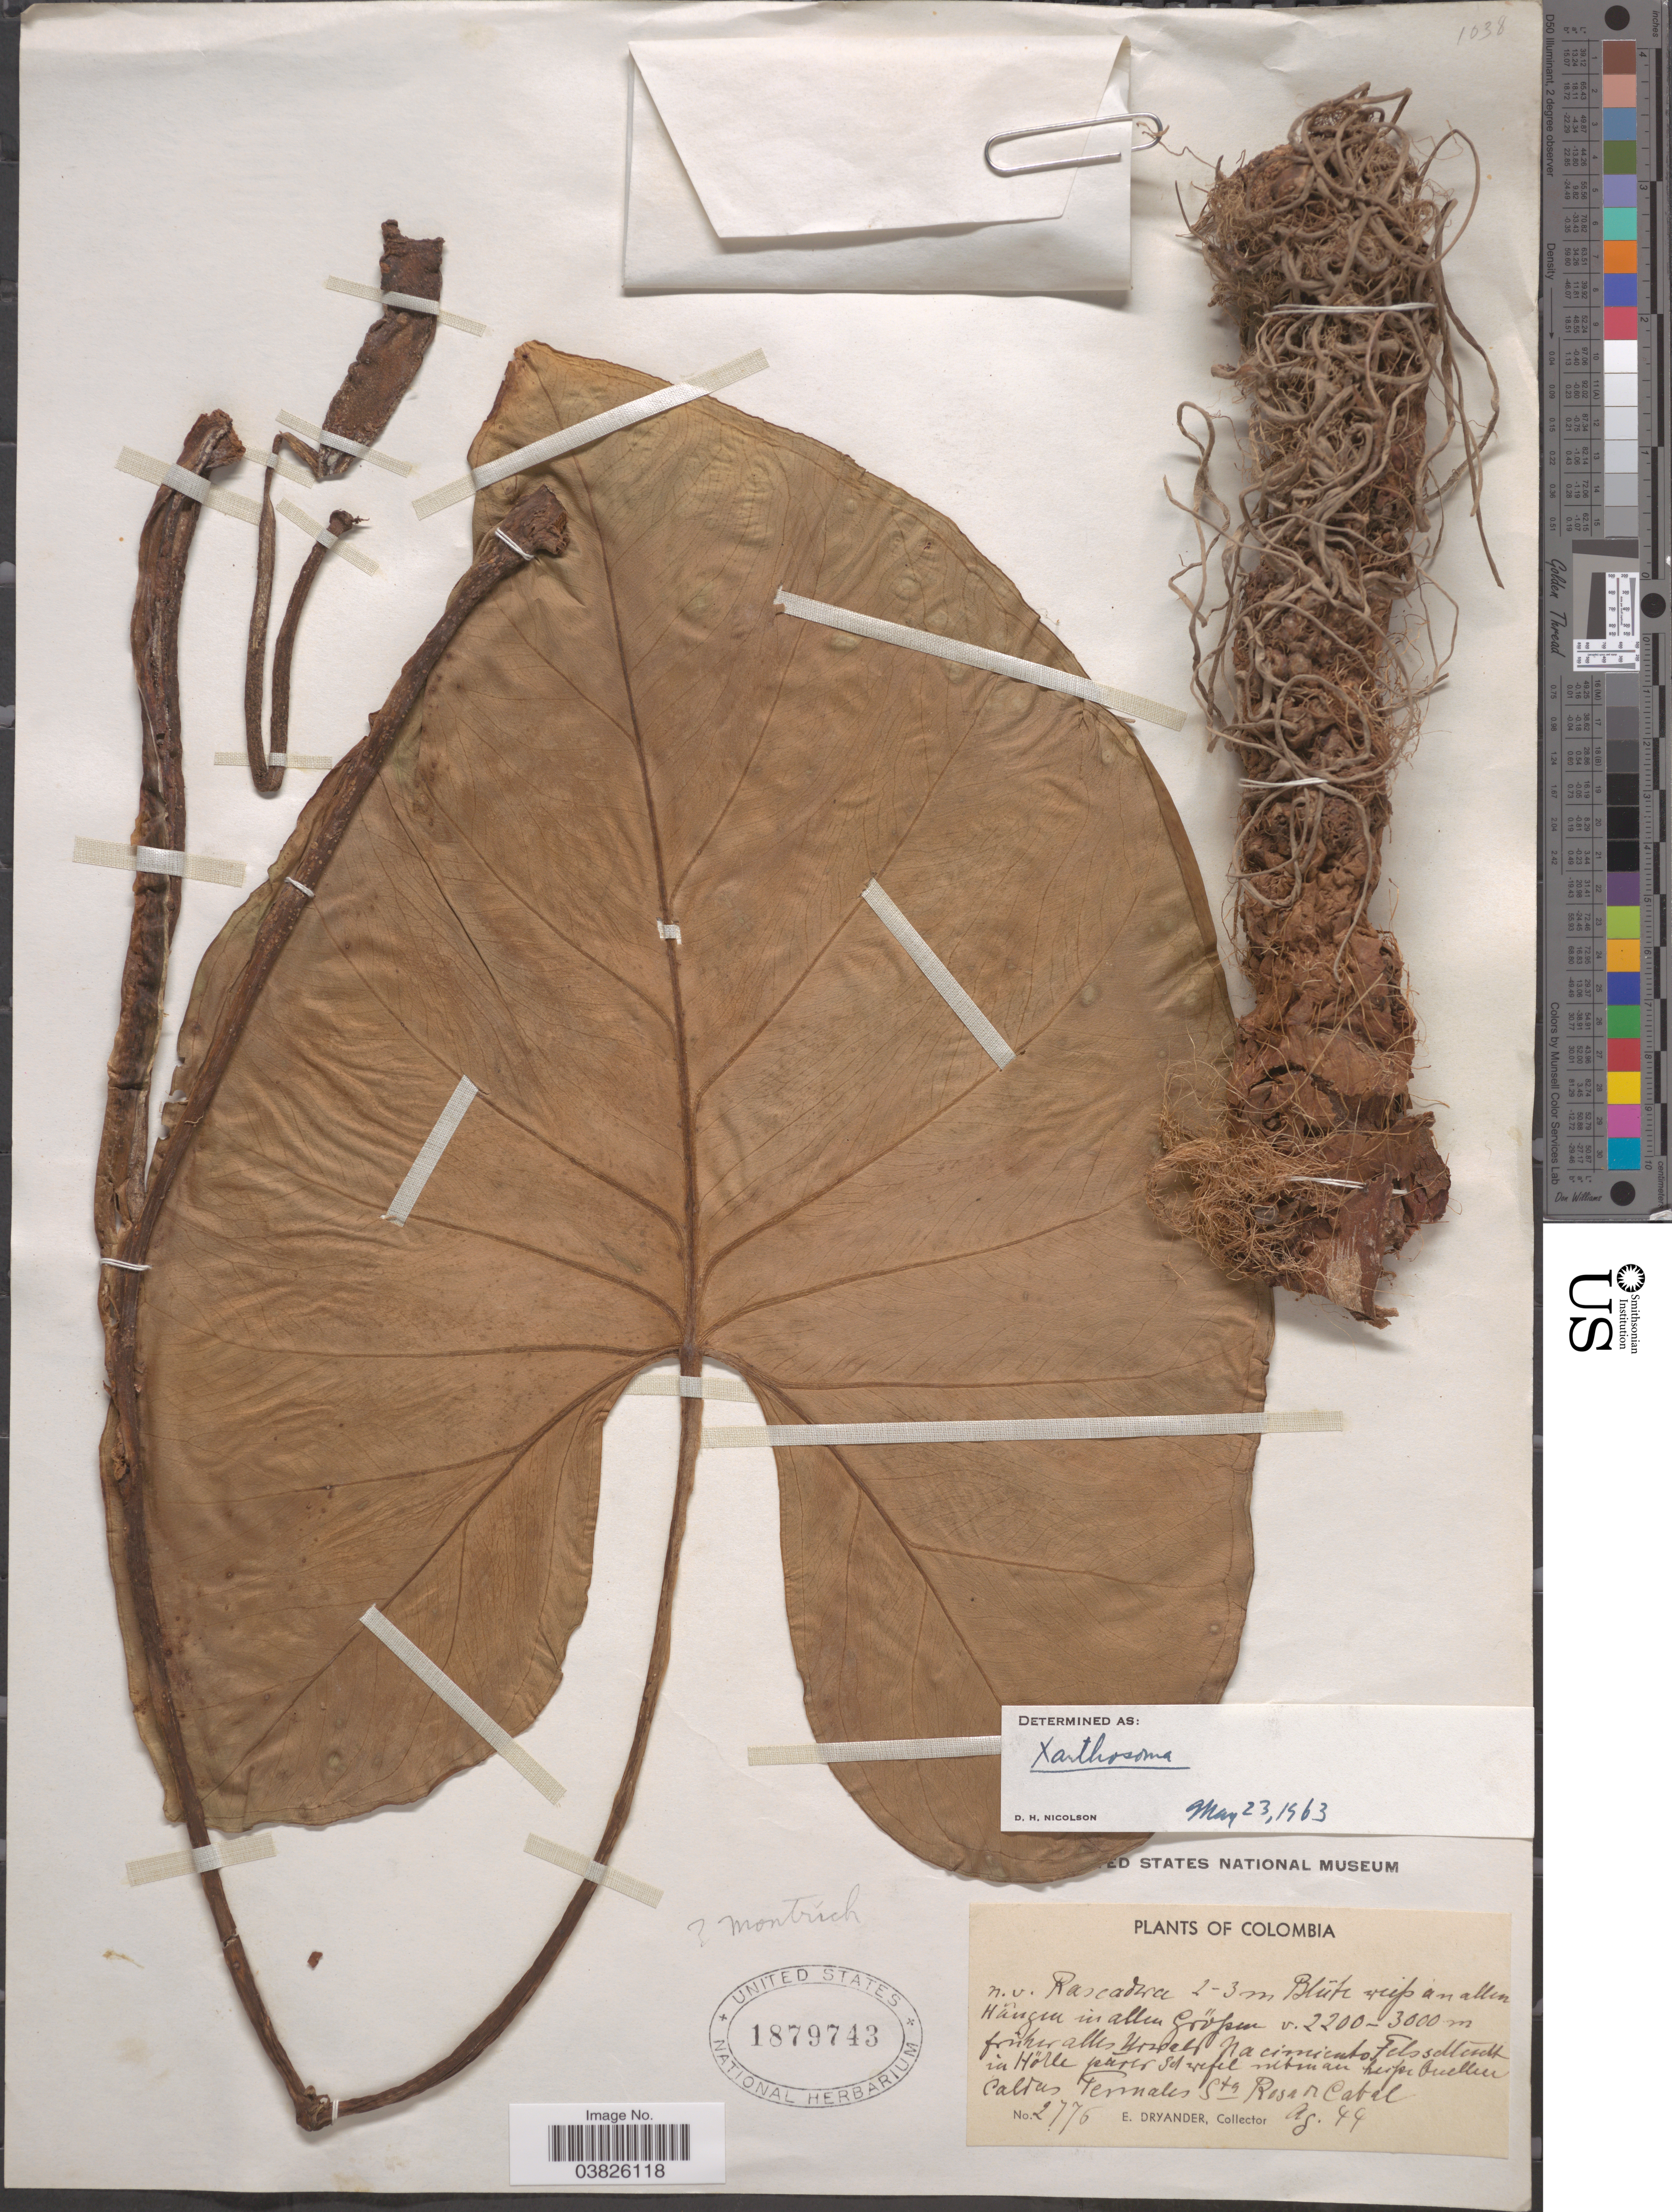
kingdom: Plantae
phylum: Tracheophyta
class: Liliopsida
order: Alismatales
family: Araceae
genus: Xanthosoma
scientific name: Xanthosoma sp.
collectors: E. Dryander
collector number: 2776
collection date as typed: Transcribed d/m/y: /8/44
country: Colombia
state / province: Caldas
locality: Termales Sta Rosa de Cabal.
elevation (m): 2200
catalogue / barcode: US 1879743